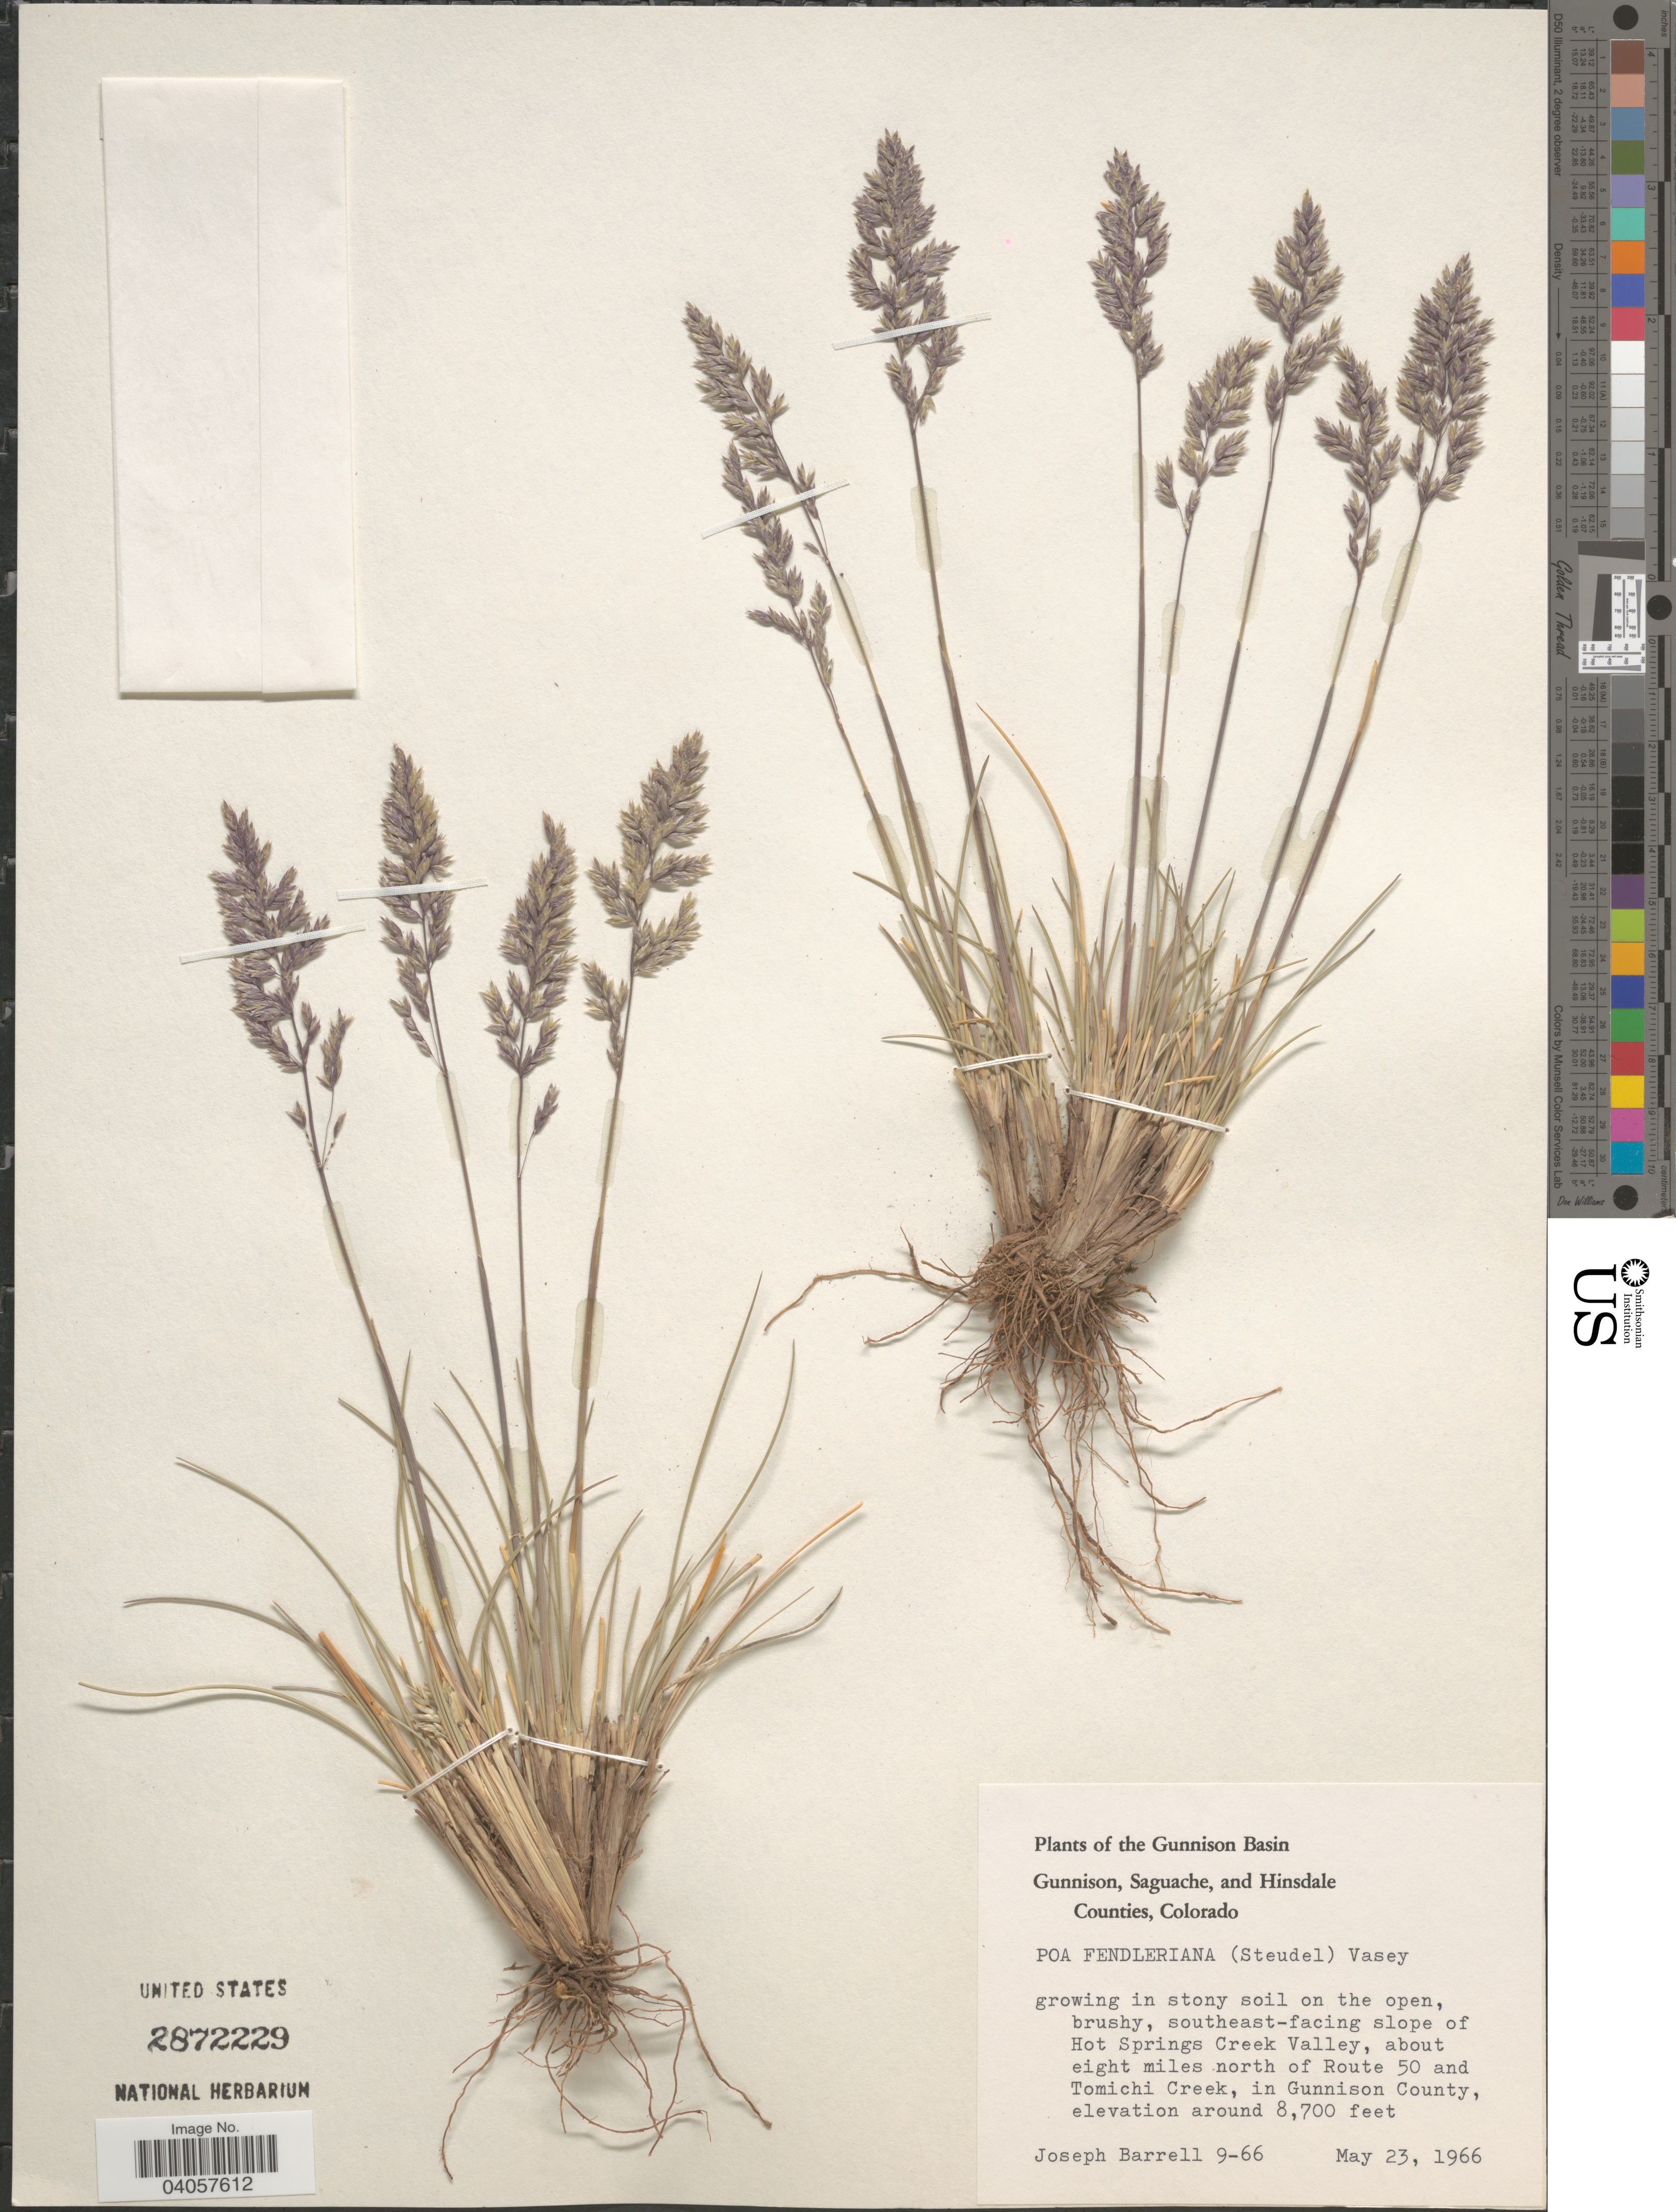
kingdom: Plantae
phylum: Tracheophyta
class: Liliopsida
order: Poales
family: Poaceae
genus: Poa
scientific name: Poa fendleriana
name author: (Steud.) Vasey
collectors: J. Barrell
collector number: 9-66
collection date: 1966-05-23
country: United States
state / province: Colorado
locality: The Gunnison Basin. Southeast-facing slope of Hot Springs Creek Valley, about eight miles north of Route 50 and Tomichi Creek, in Gunnison County.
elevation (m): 2652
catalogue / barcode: US 2872229